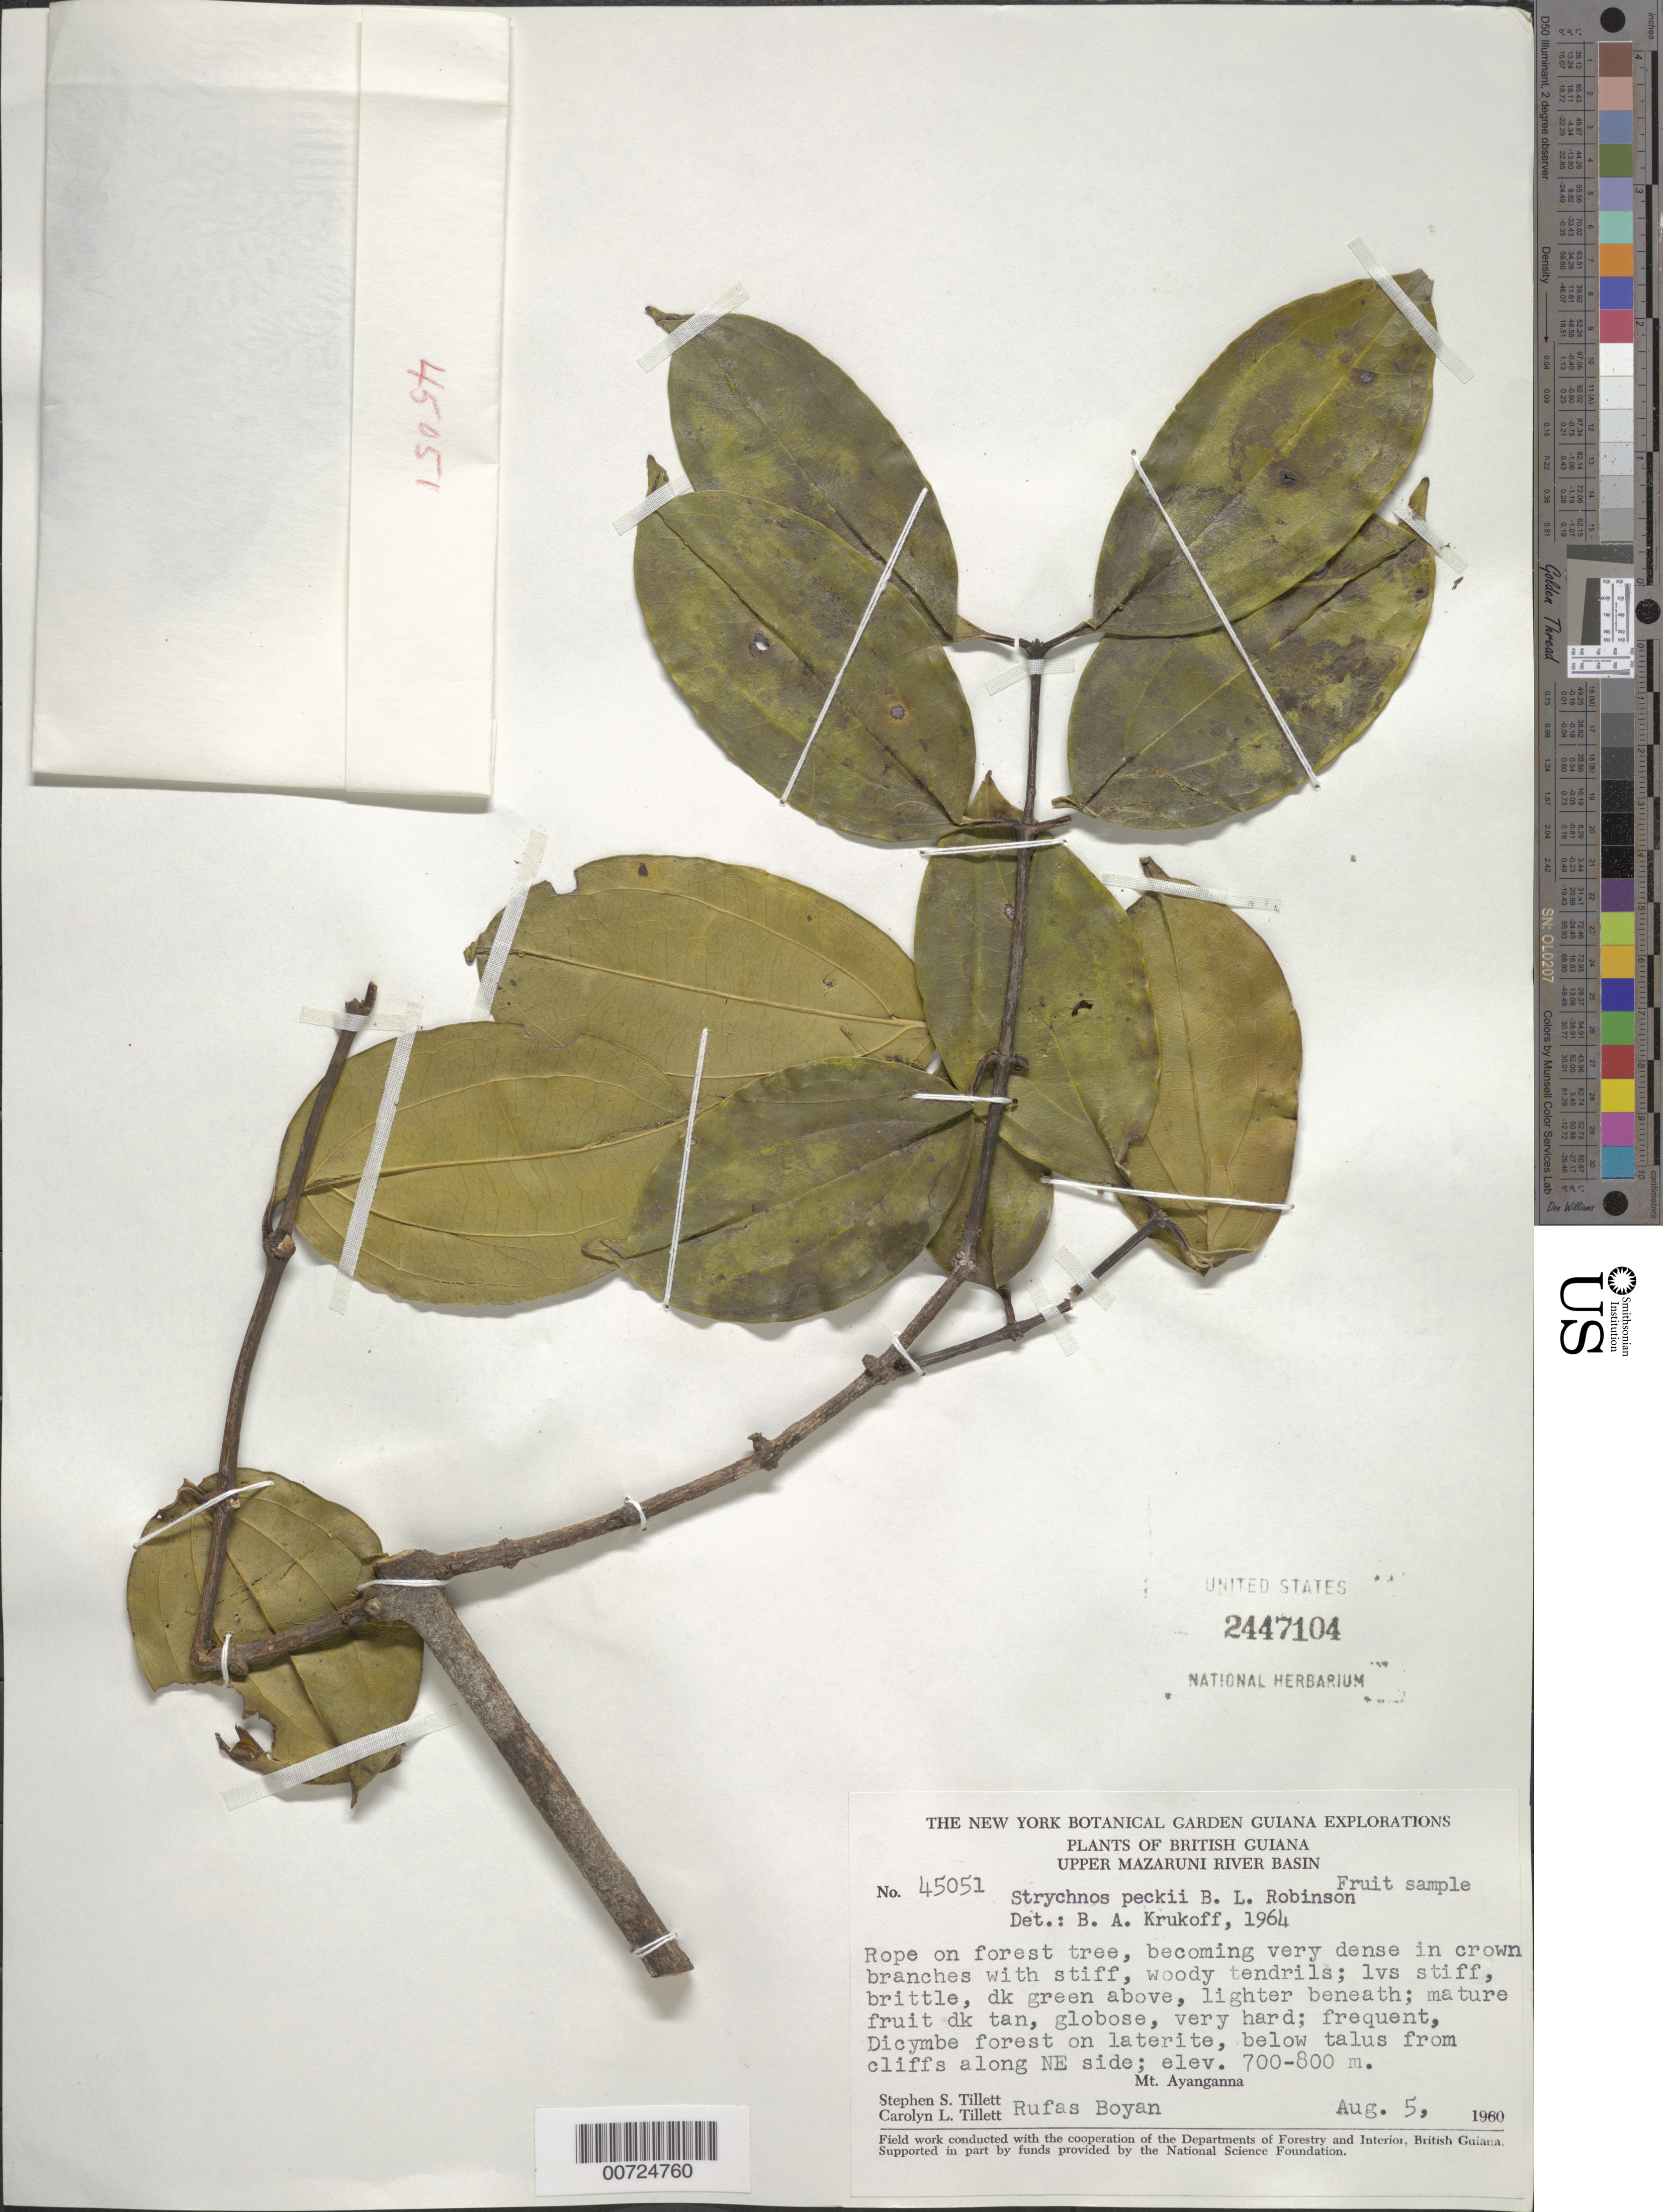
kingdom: Plantae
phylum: Tracheophyta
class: Magnoliopsida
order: Gentianales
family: Loganiaceae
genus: Strychnos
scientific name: Strychnos peckii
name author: B.L. Rob.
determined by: Krukoff, B. A.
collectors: S. S. Tillett, C. L. Tillett & R. Boyan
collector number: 45051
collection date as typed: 5-Aug-60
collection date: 1960-08-05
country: Guyana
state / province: Cuyuni-Mazaruni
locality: Mt. Ayanganna, NE side of, Upper Mazaruni R Basin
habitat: Dicymbe forest on laterite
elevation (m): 700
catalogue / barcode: US 2447104